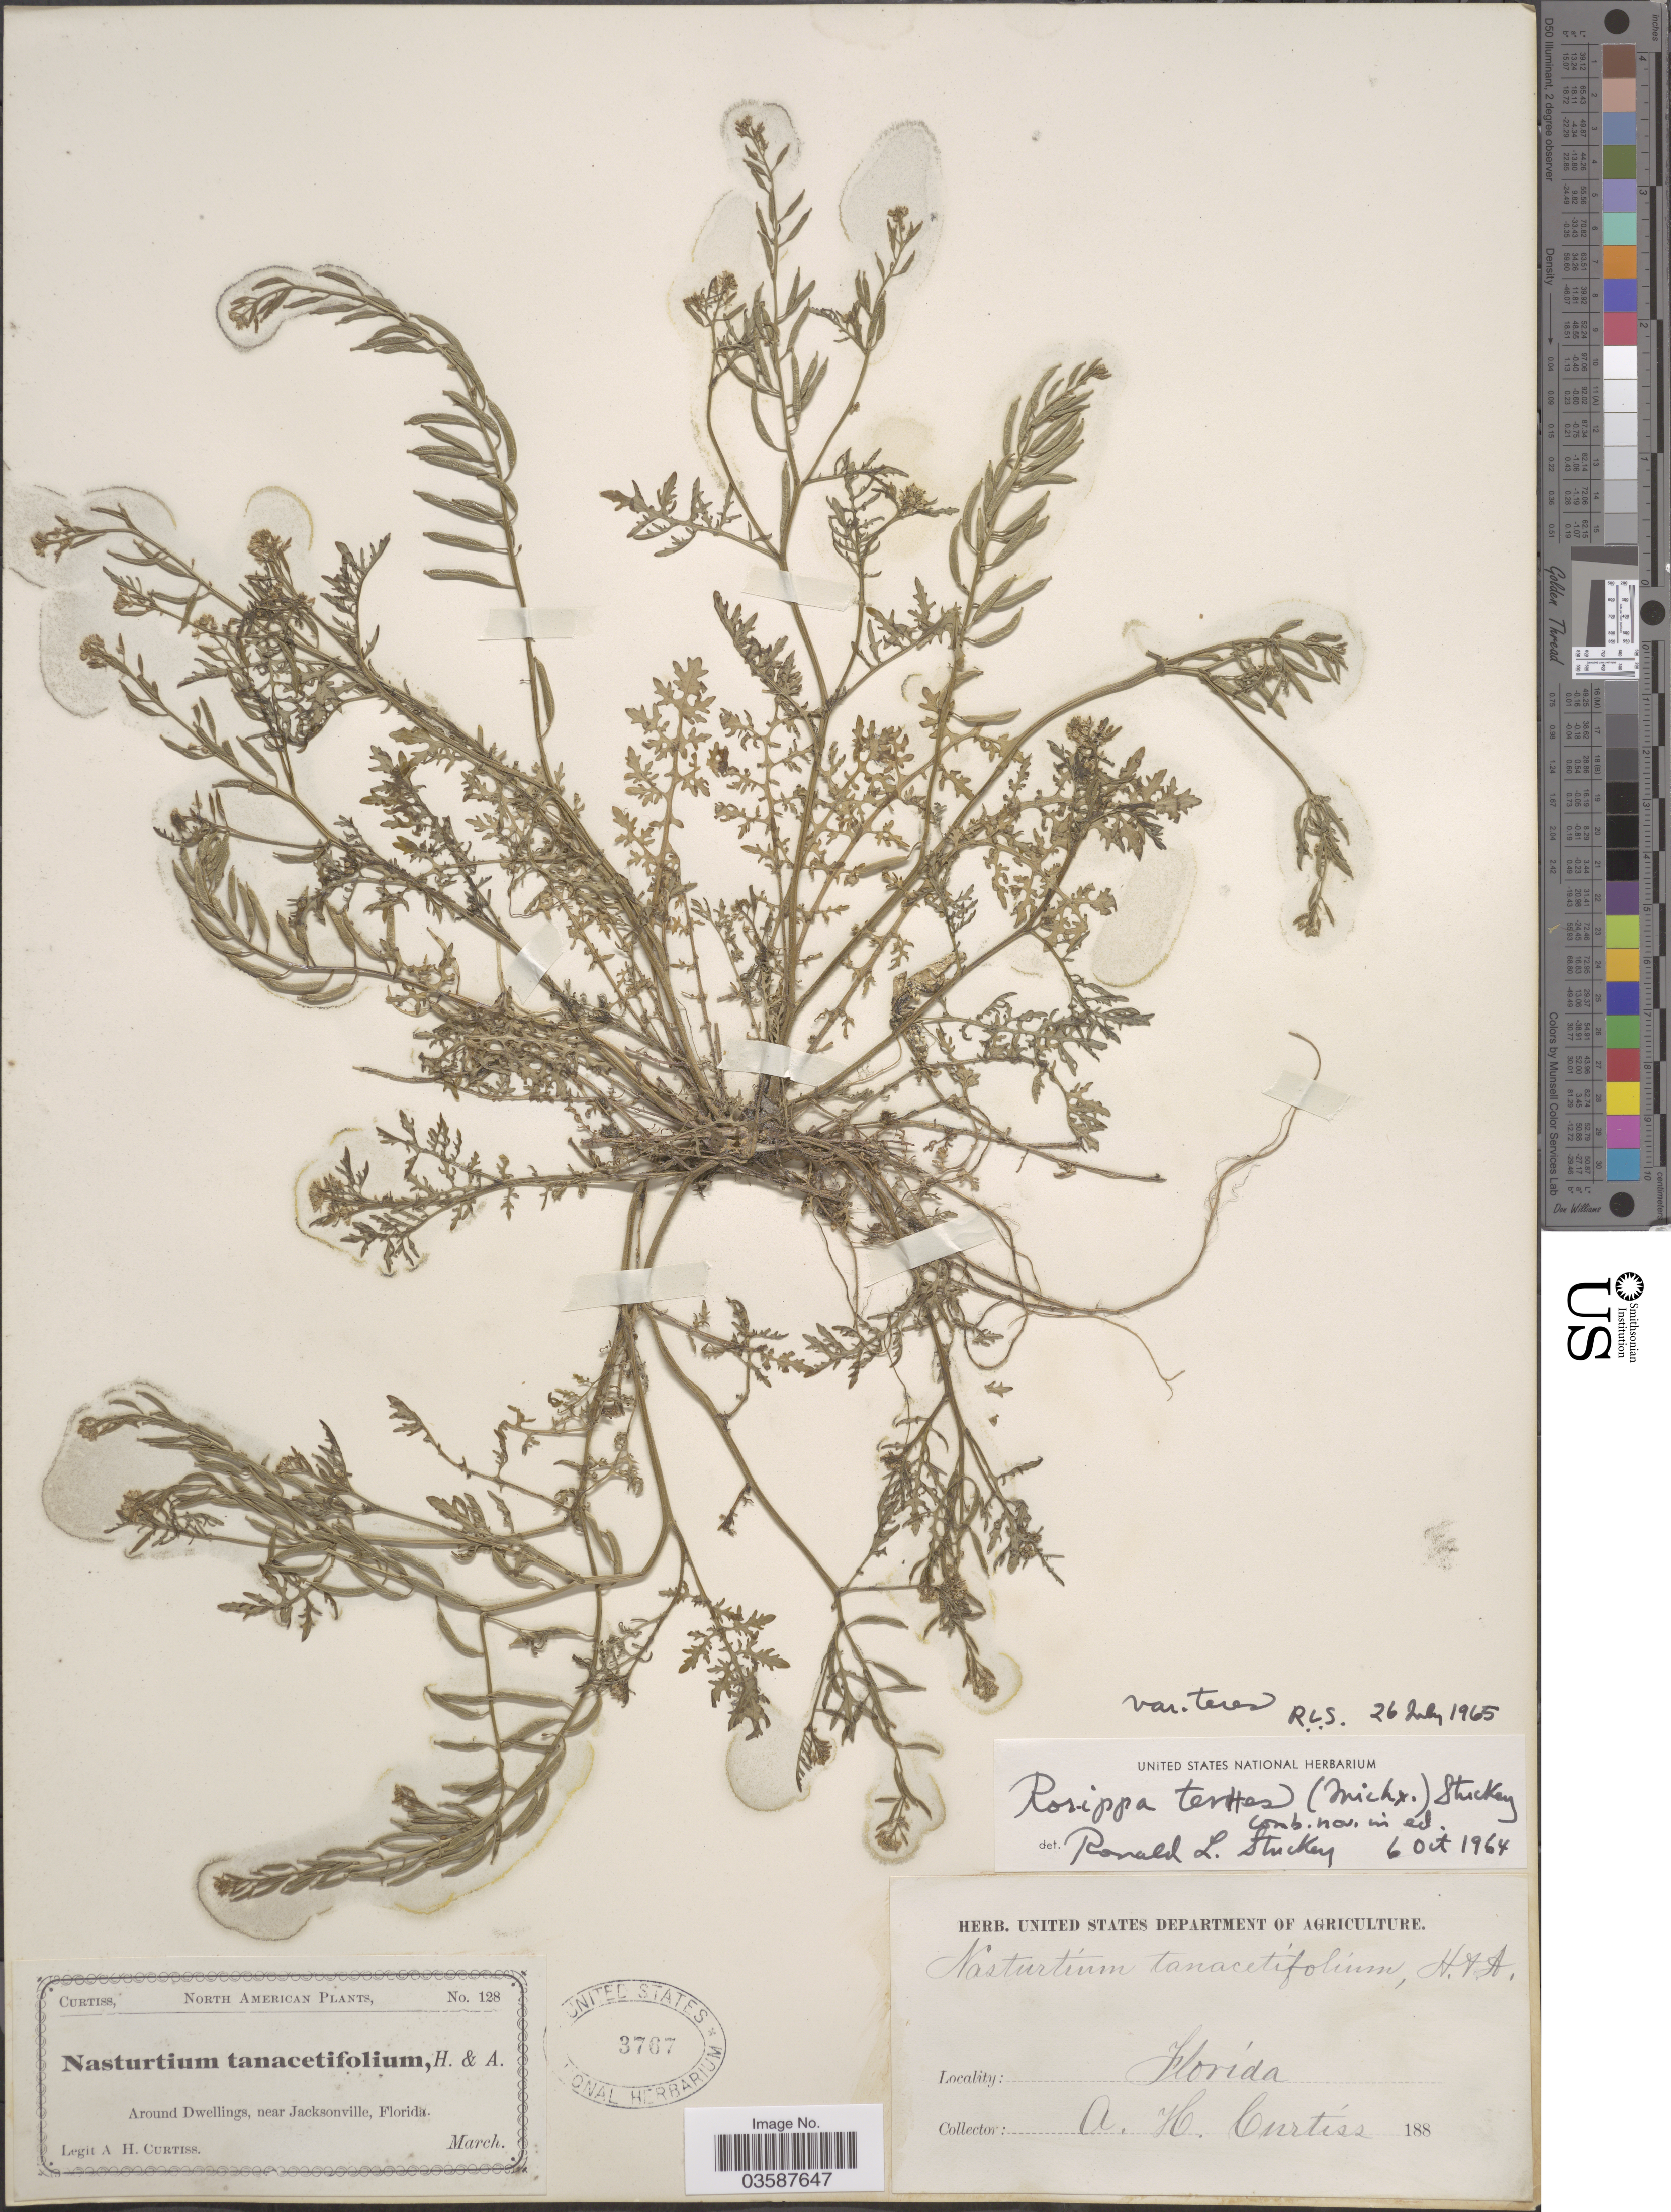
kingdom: Plantae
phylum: Tracheophyta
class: Magnoliopsida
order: Brassicales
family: Brassicaceae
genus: Rorippa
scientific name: Rorippa teres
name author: (Michx.) Stuckey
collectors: A. H. Curtiss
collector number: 128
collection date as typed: March 188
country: United States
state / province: Florida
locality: Around Dwellings, near Jacksonville.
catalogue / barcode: US 3767